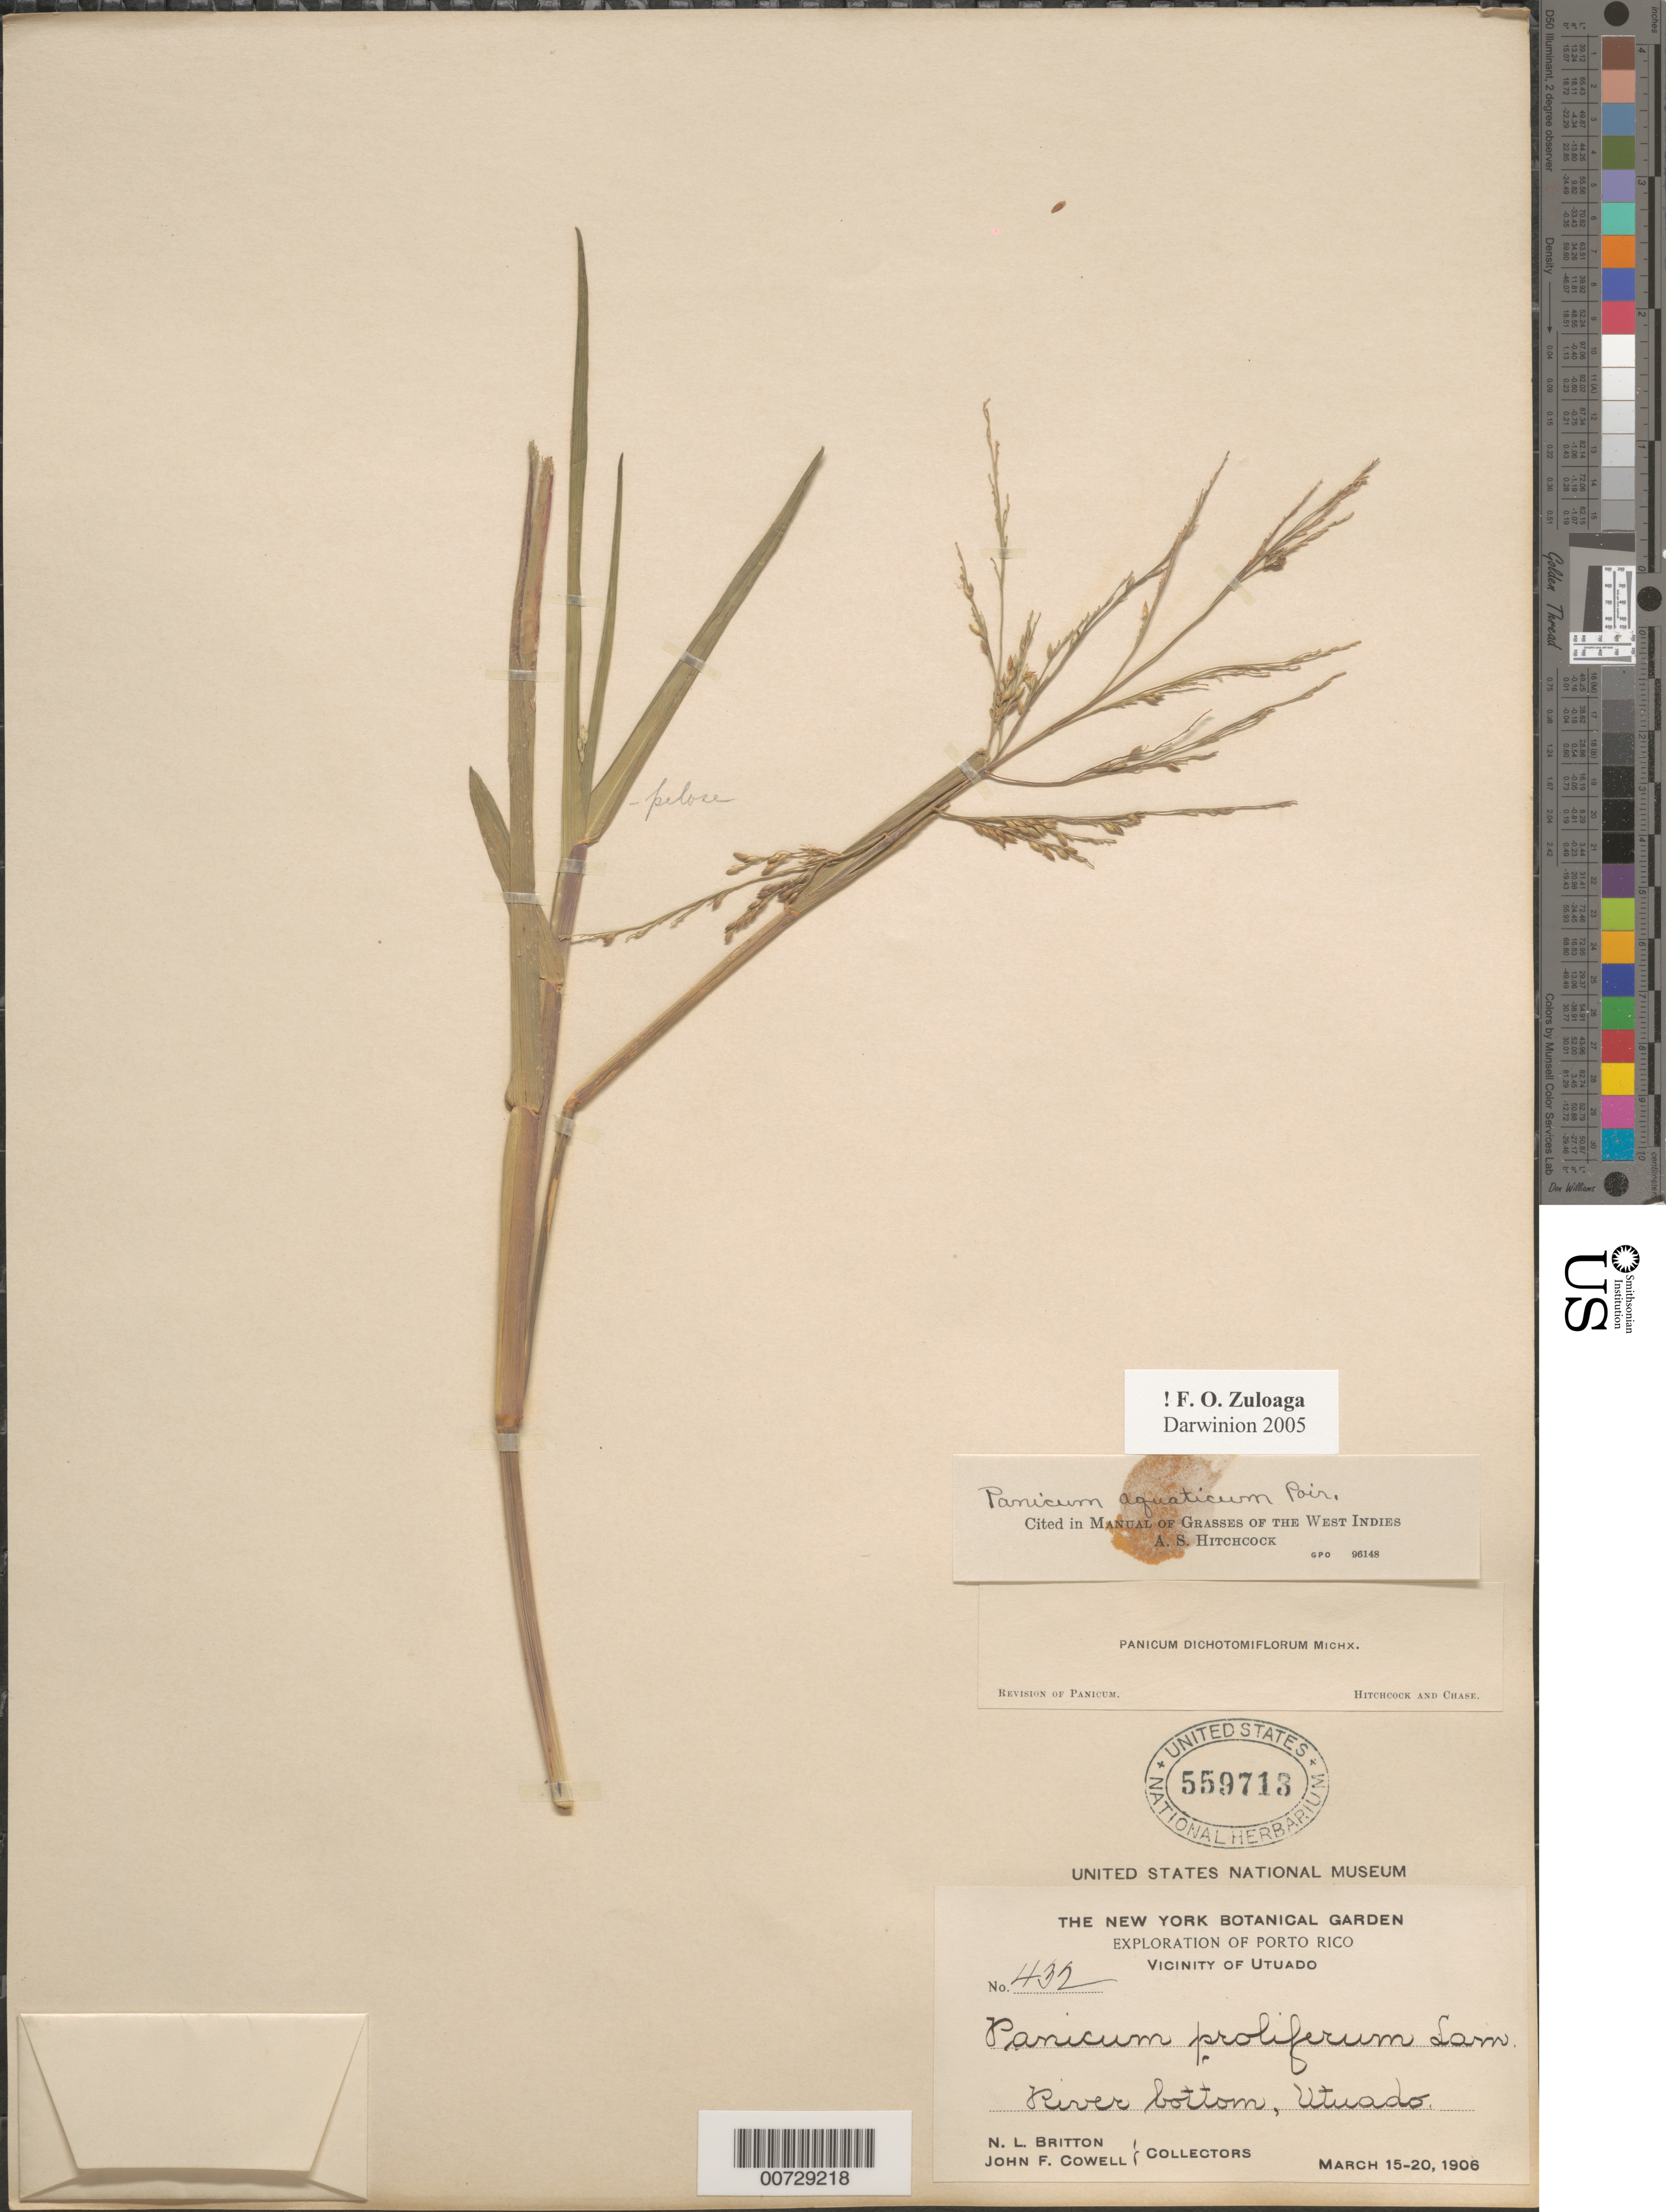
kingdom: Plantae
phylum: Tracheophyta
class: Liliopsida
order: Poales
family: Poaceae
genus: Panicum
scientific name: Panicum aquaticum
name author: Poir.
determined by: Hitchcock, Albert S.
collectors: N. Britton & J. F. Cowell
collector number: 432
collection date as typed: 15 Mar 1906 to 20 Mar 1906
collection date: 1906-03-15/1906-03-20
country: Puerto Rico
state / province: Utuado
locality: Utuado, vic of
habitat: River bottom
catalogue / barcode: US 559713